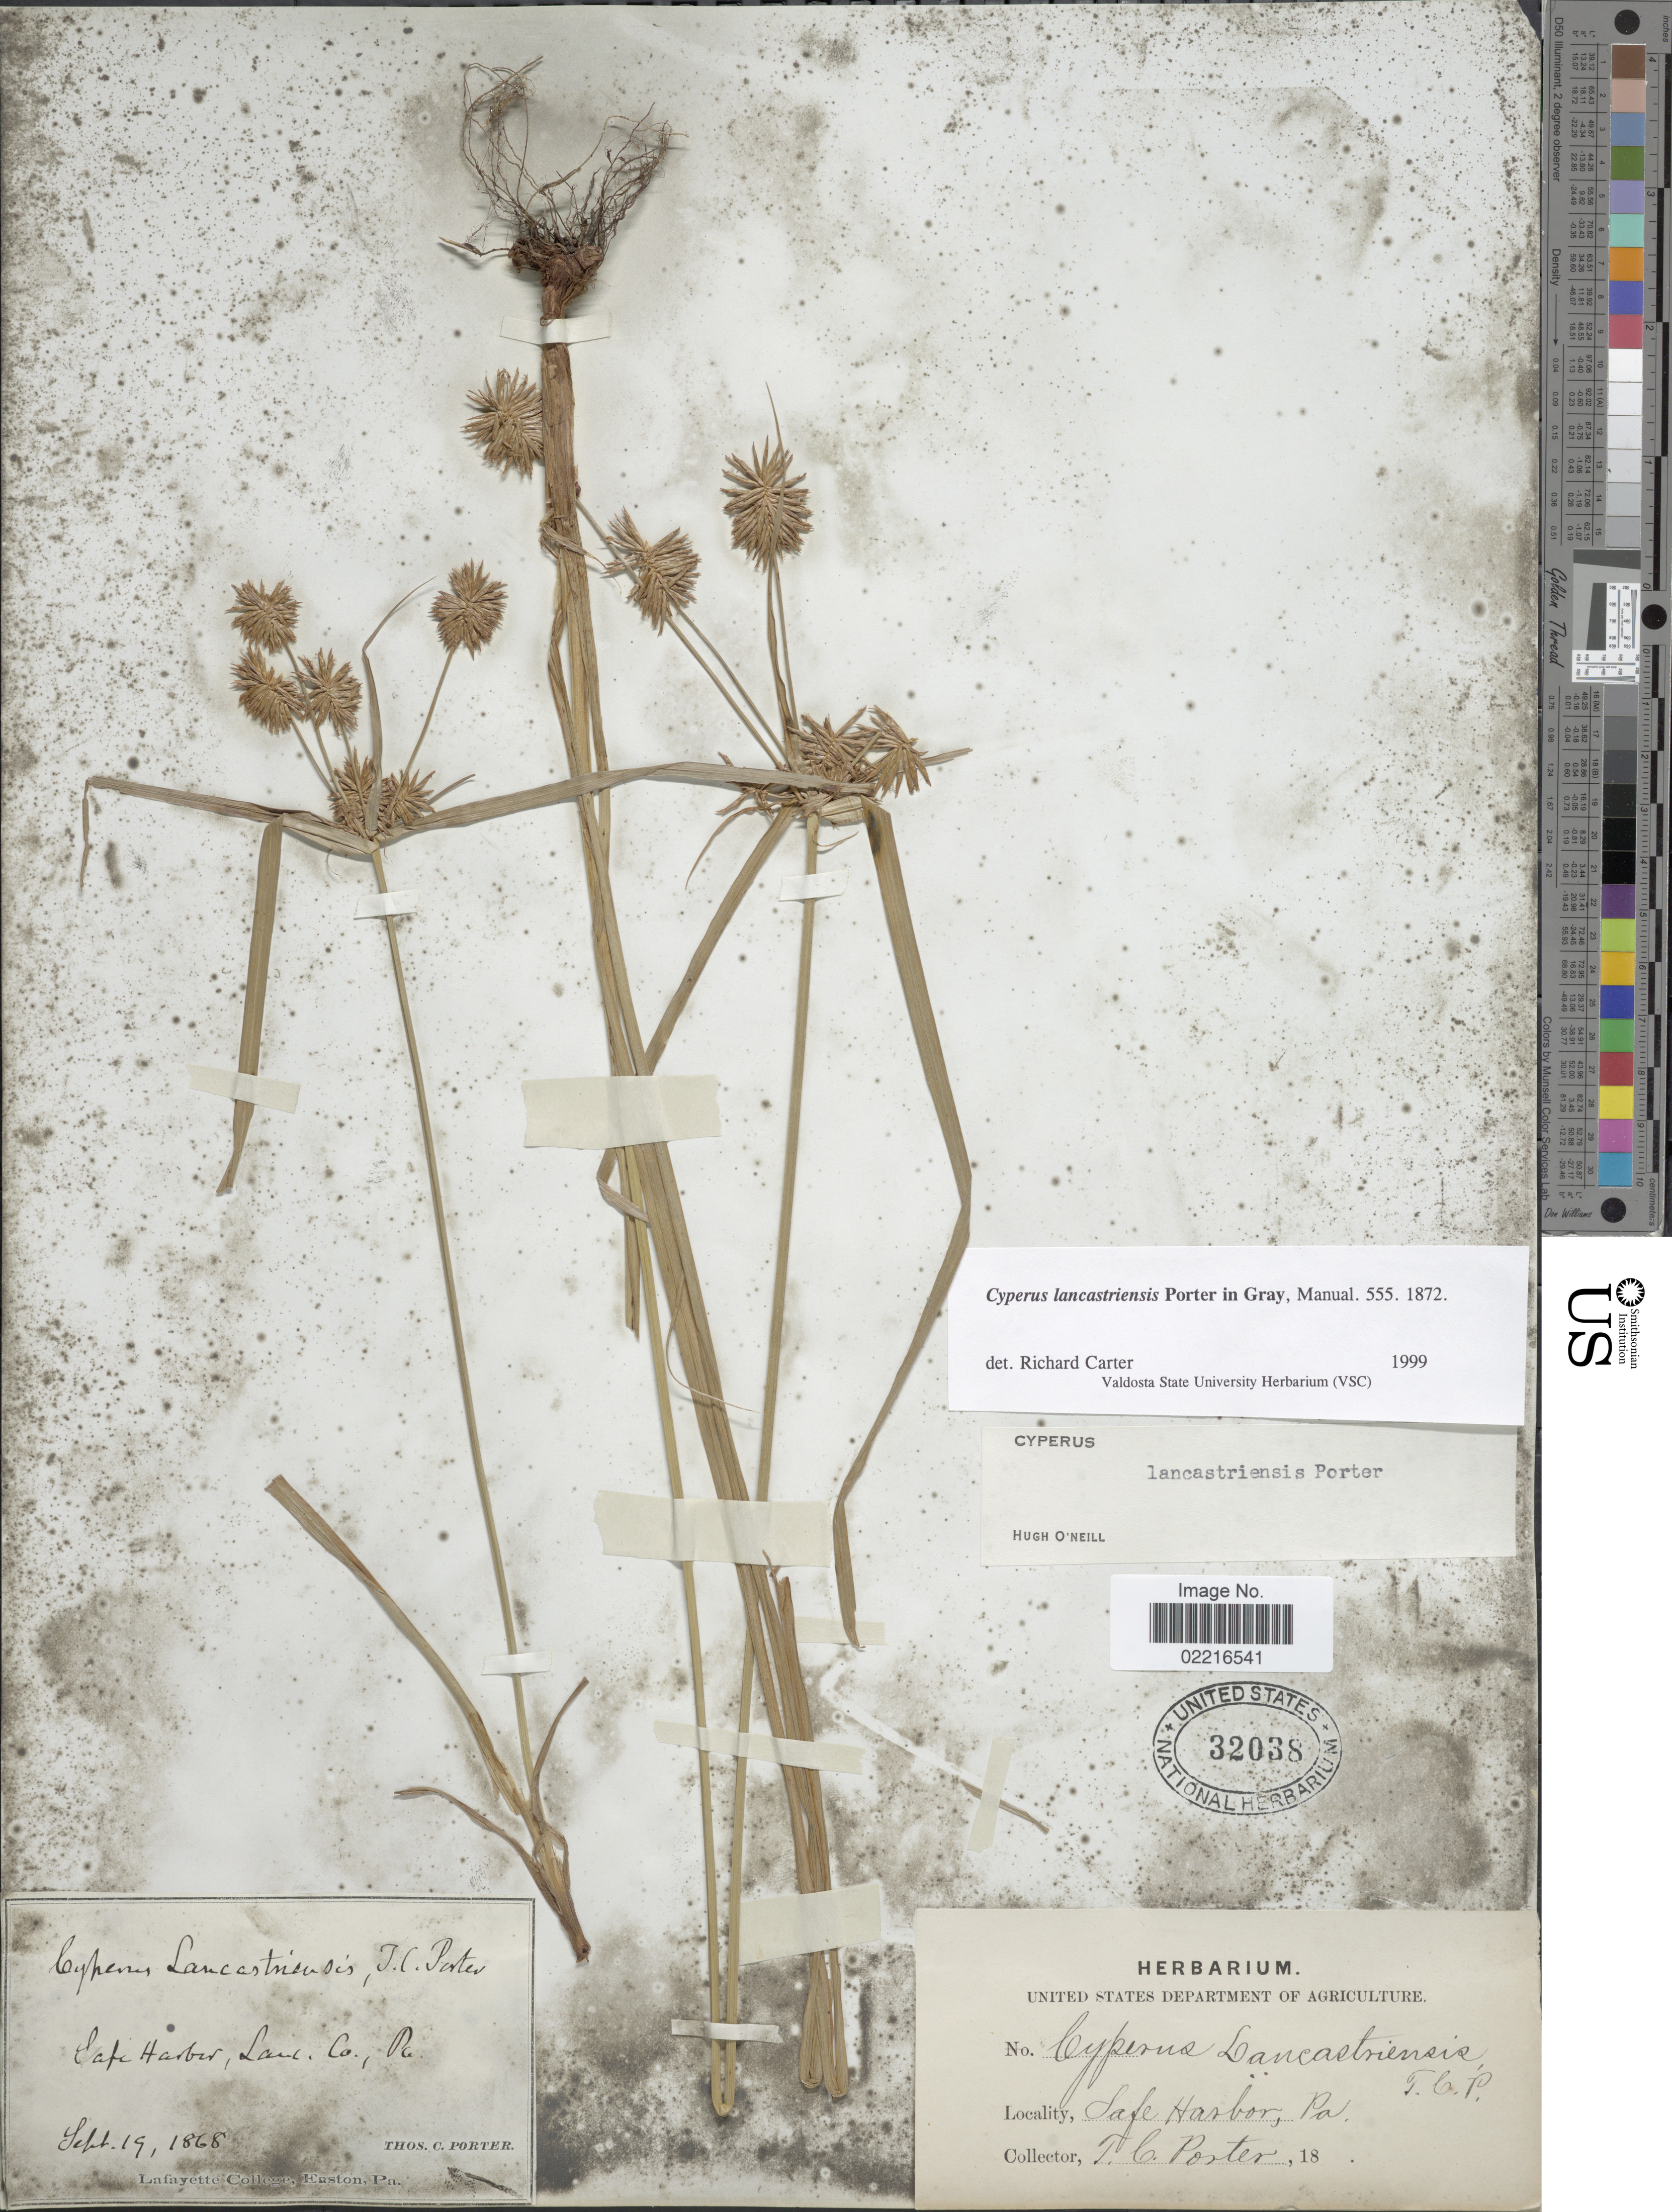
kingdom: Plantae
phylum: Tracheophyta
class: Liliopsida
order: Poales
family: Cyperaceae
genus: Cyperus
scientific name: Cyperus lancastriensis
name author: Porter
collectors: T. Porter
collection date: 1868-09-19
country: United States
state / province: Pennsylvania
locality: Safe Harbor, Lanc. Co., Pa.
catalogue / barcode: US 32038